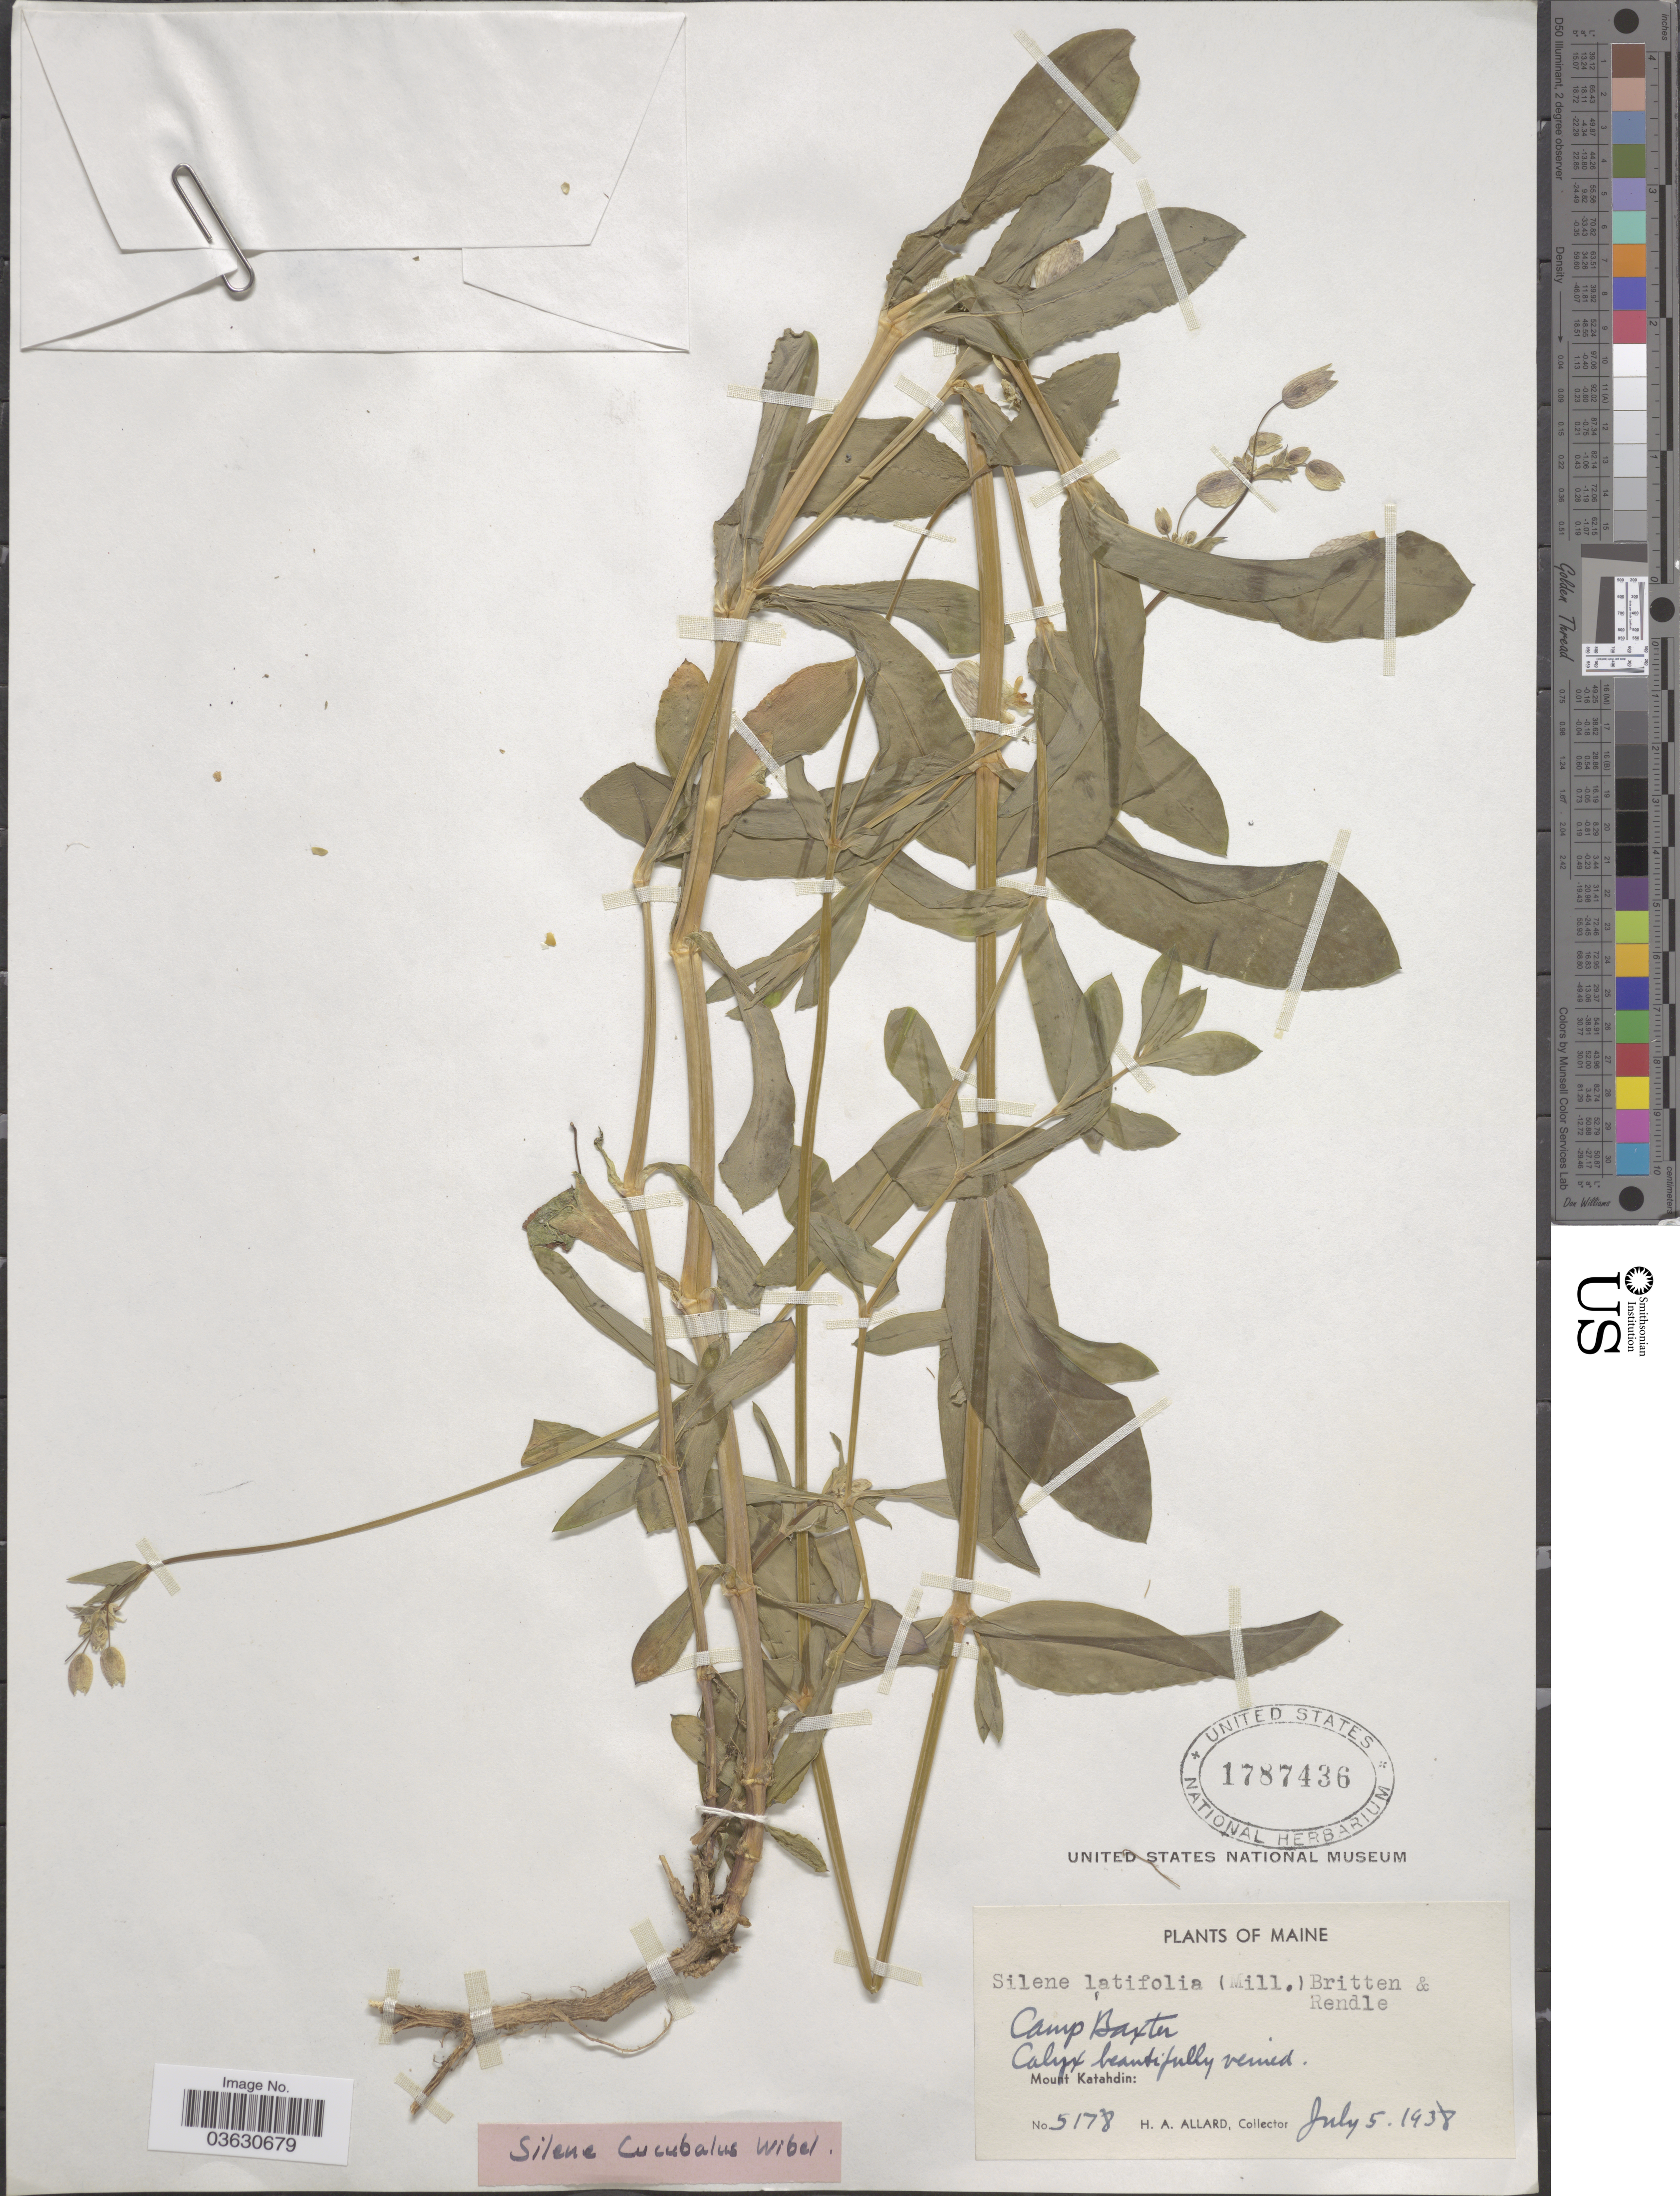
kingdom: Plantae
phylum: Tracheophyta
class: Magnoliopsida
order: Caryophyllales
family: Caryophyllaceae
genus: Silene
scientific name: Silene cucubalus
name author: L.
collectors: H. A. Allard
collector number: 5178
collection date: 1938-07-05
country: United States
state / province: Maine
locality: Camp Baxter, Mount Katahdin.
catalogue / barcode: US 1787436